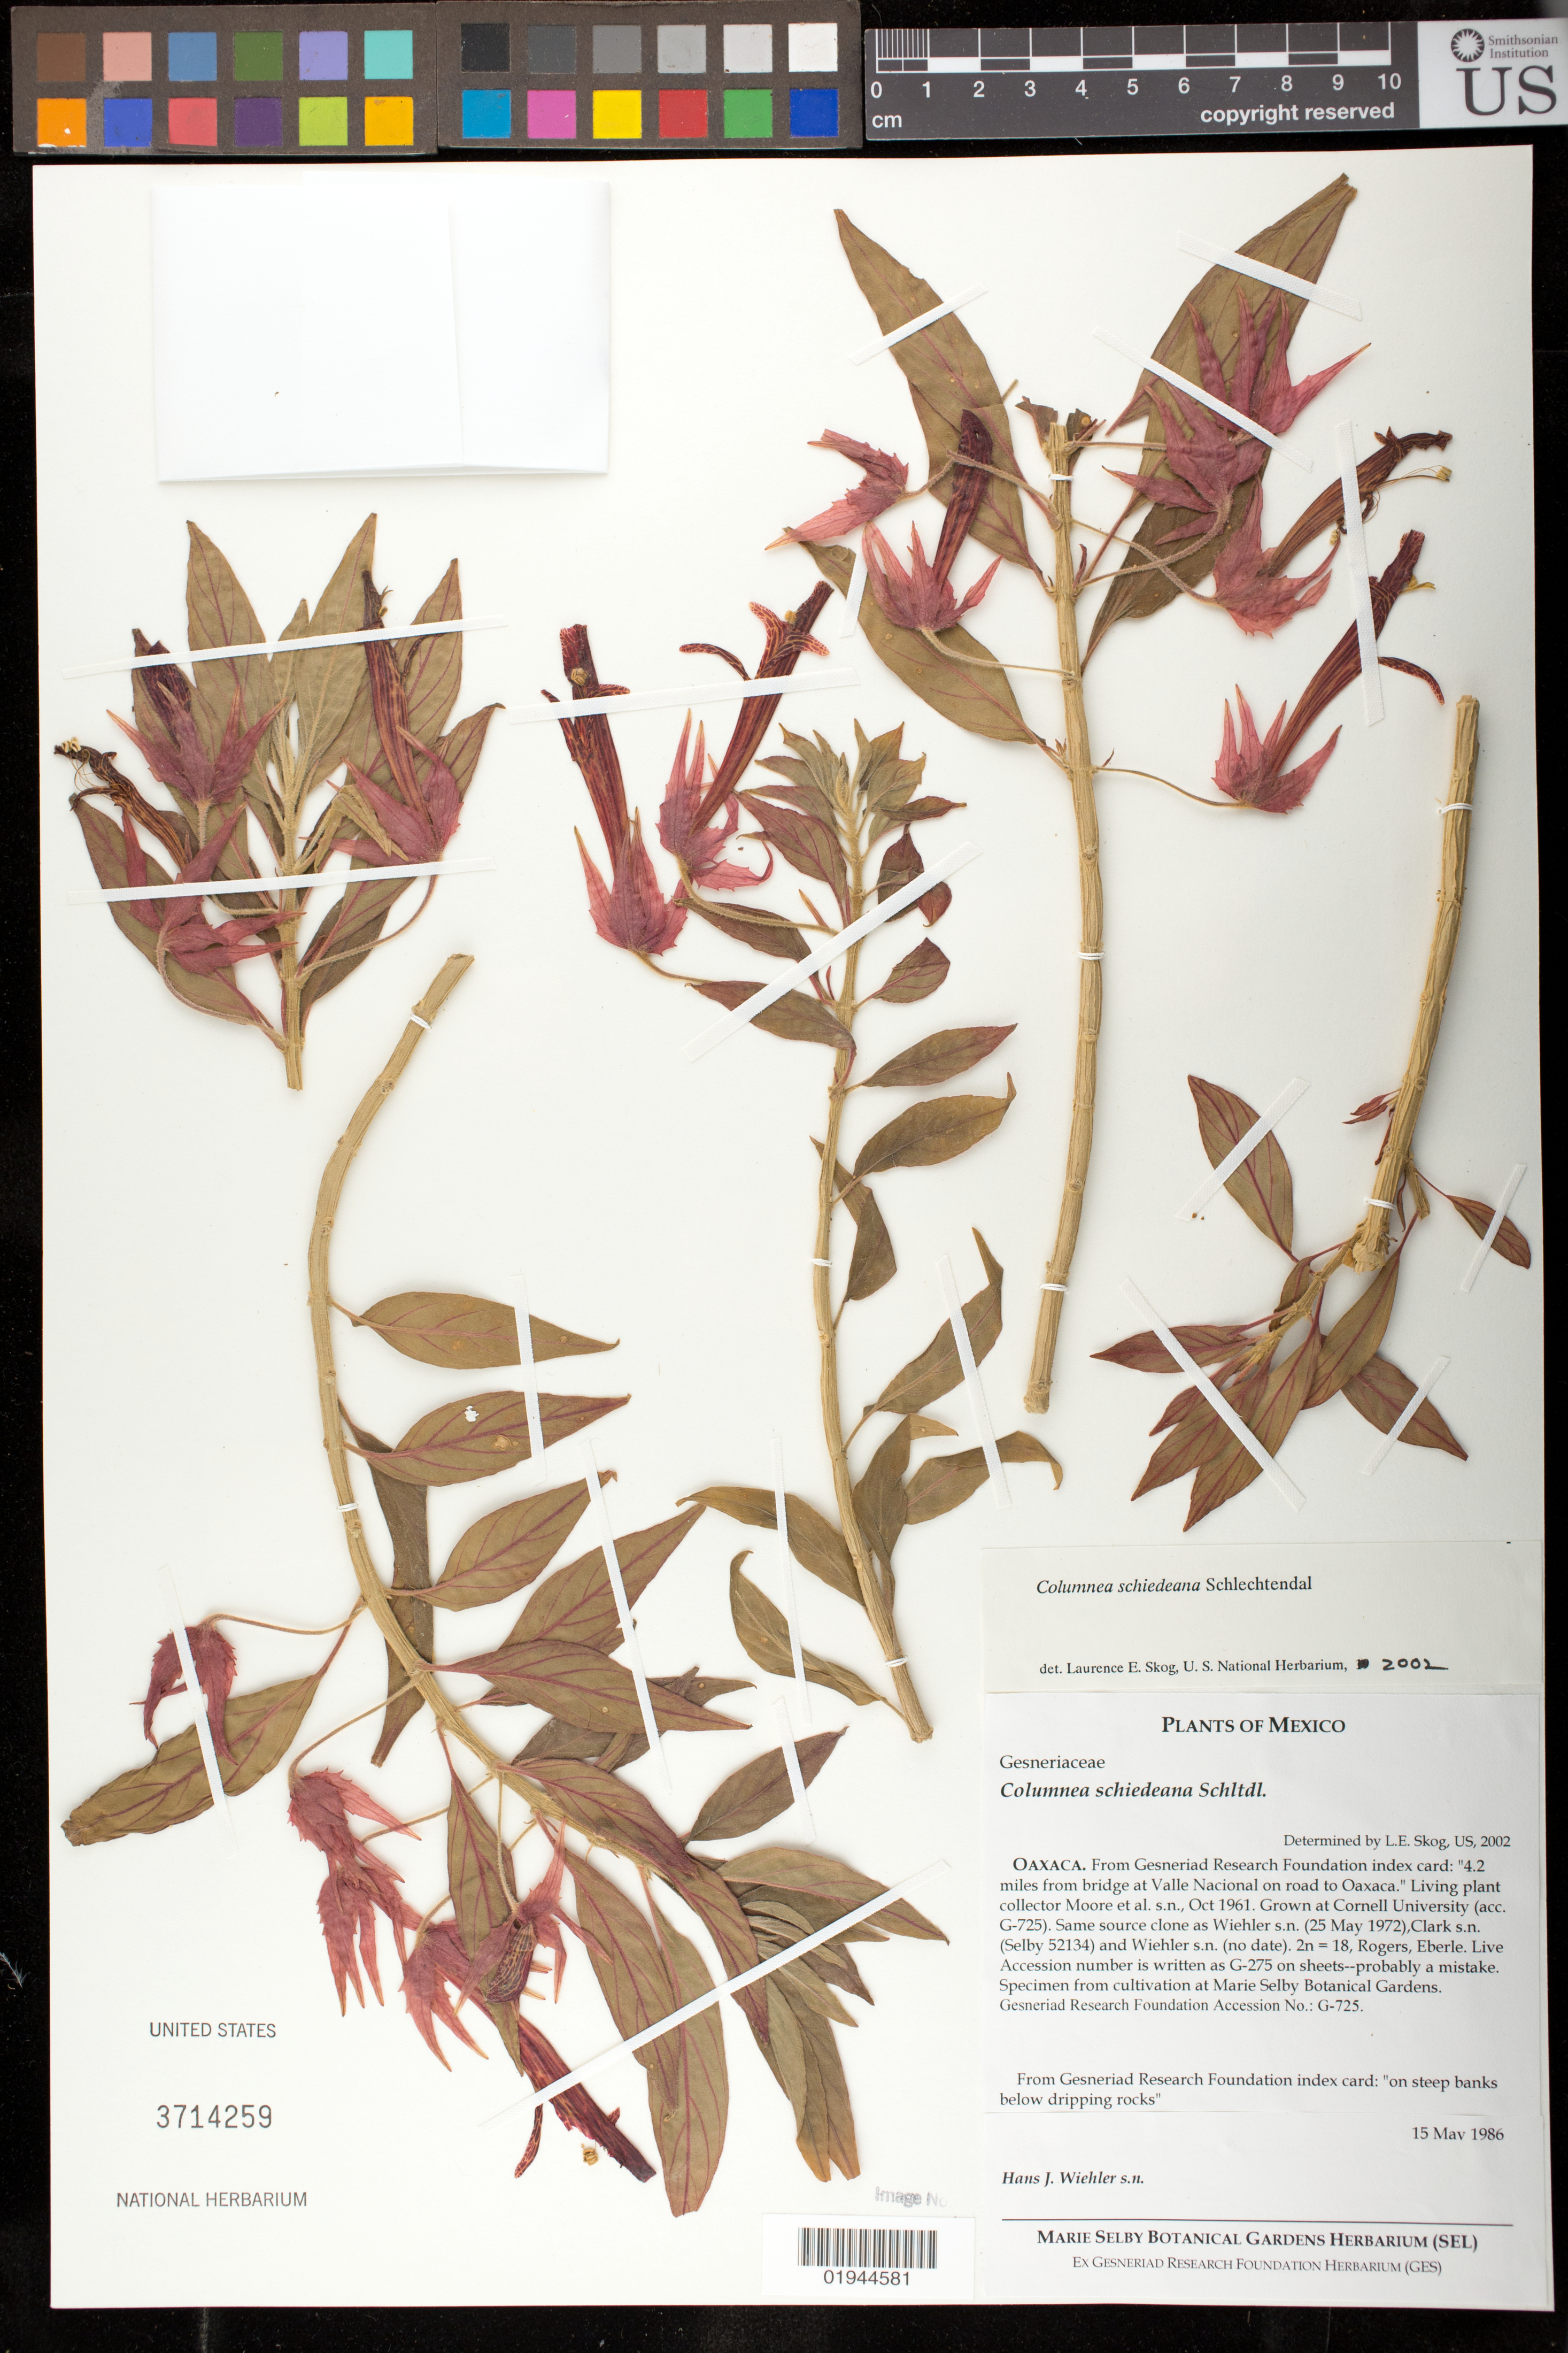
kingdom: Plantae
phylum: Tracheophyta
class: Magnoliopsida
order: Lamiales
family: Gesneriaceae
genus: Columnea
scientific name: Columnea schiedeana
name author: Schltdl.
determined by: Skog, Laurence E.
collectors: H. J. Wiehler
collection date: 1986-05-15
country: United States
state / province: Florida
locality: Marie Selby Botanical Gardens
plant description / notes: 4.2 miles from bridge at Valle Nacional on road to Oaxaca. Living plant collector Moore et al. s.n., Oct 1961. Grown at Cornell University (acc. G-725). Same source clone as Wiehler s.n. (25 May 1972). Clark s.n. (Selby 52134) and Wiehler s.n. (no date). 2n=18, Rogers, Eberle. Live accession number is written as G-275 on sheets-probably a mistake.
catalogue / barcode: US 3714259